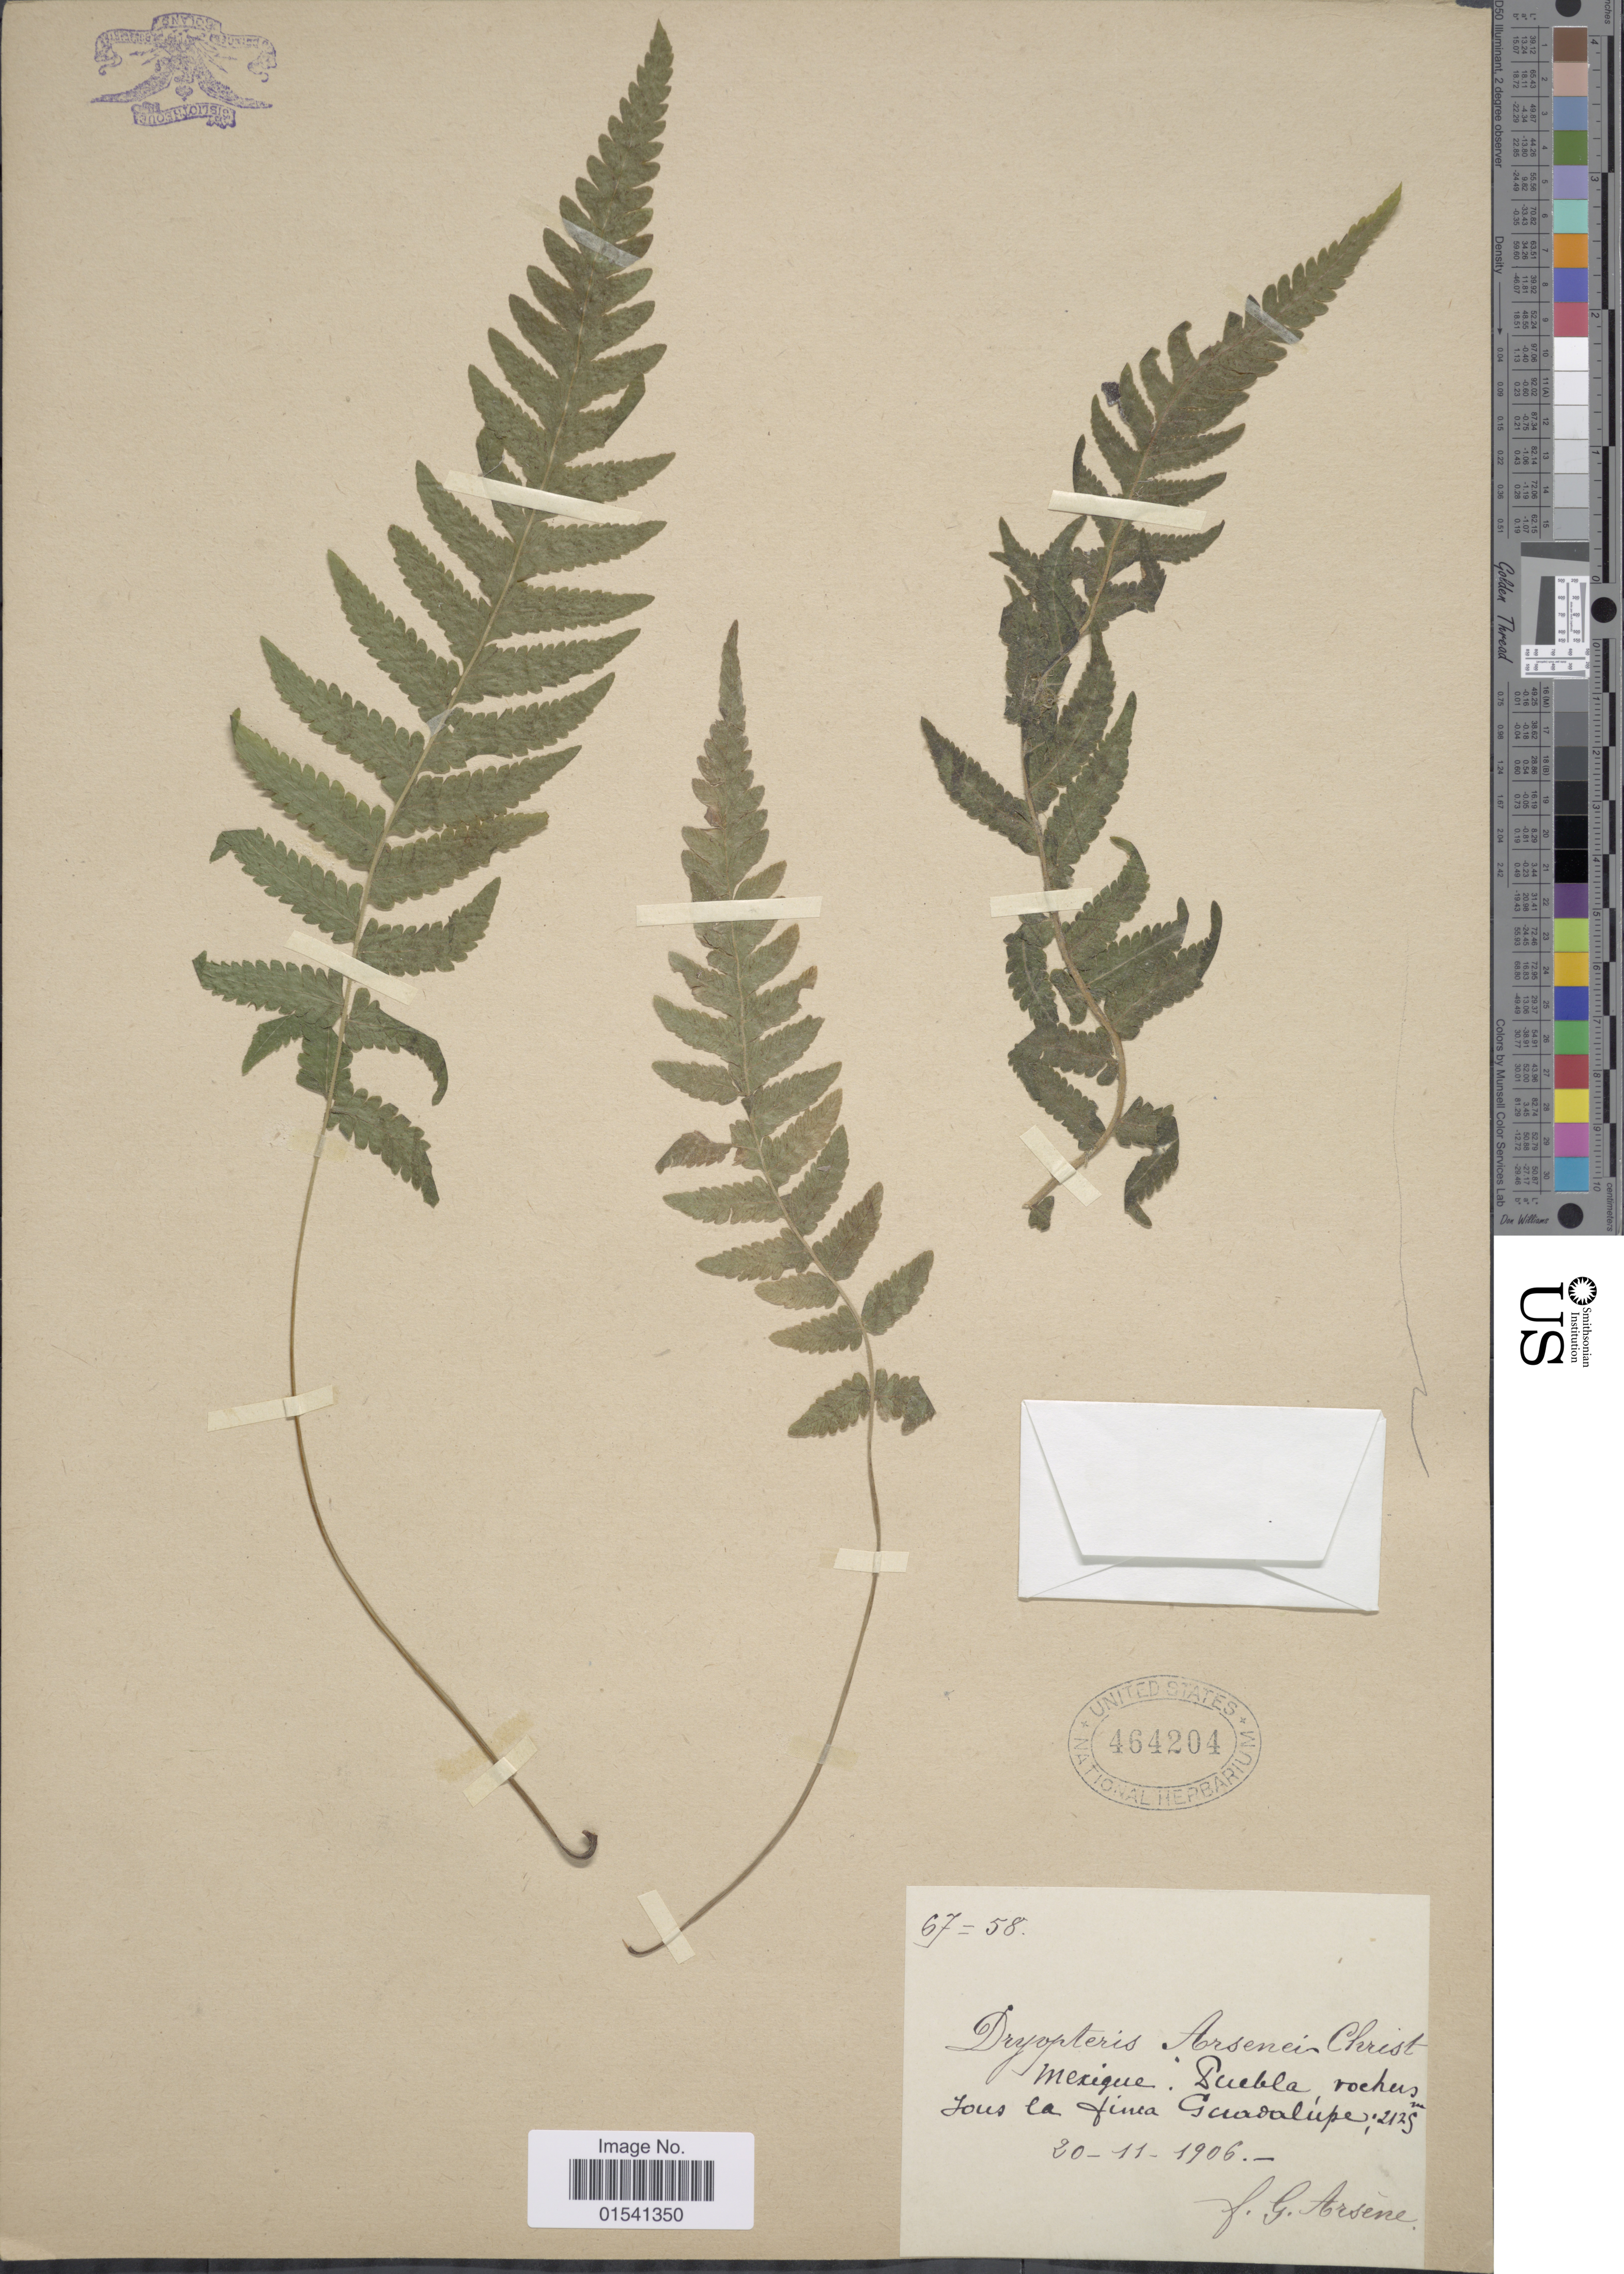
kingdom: Plantae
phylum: Tracheophyta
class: Polypodiopsida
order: Polypodiales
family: Thelypteridaceae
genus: Stegnogramma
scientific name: Stegnogramma pilosa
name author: (M. Martens & Galeotti) K. Iwats.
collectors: Bro. G. Arsène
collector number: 67=58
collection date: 1906-11-20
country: Mexico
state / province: Puebla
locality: Rochers sous la finca Guadalupe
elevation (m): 2125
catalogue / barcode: US 464204